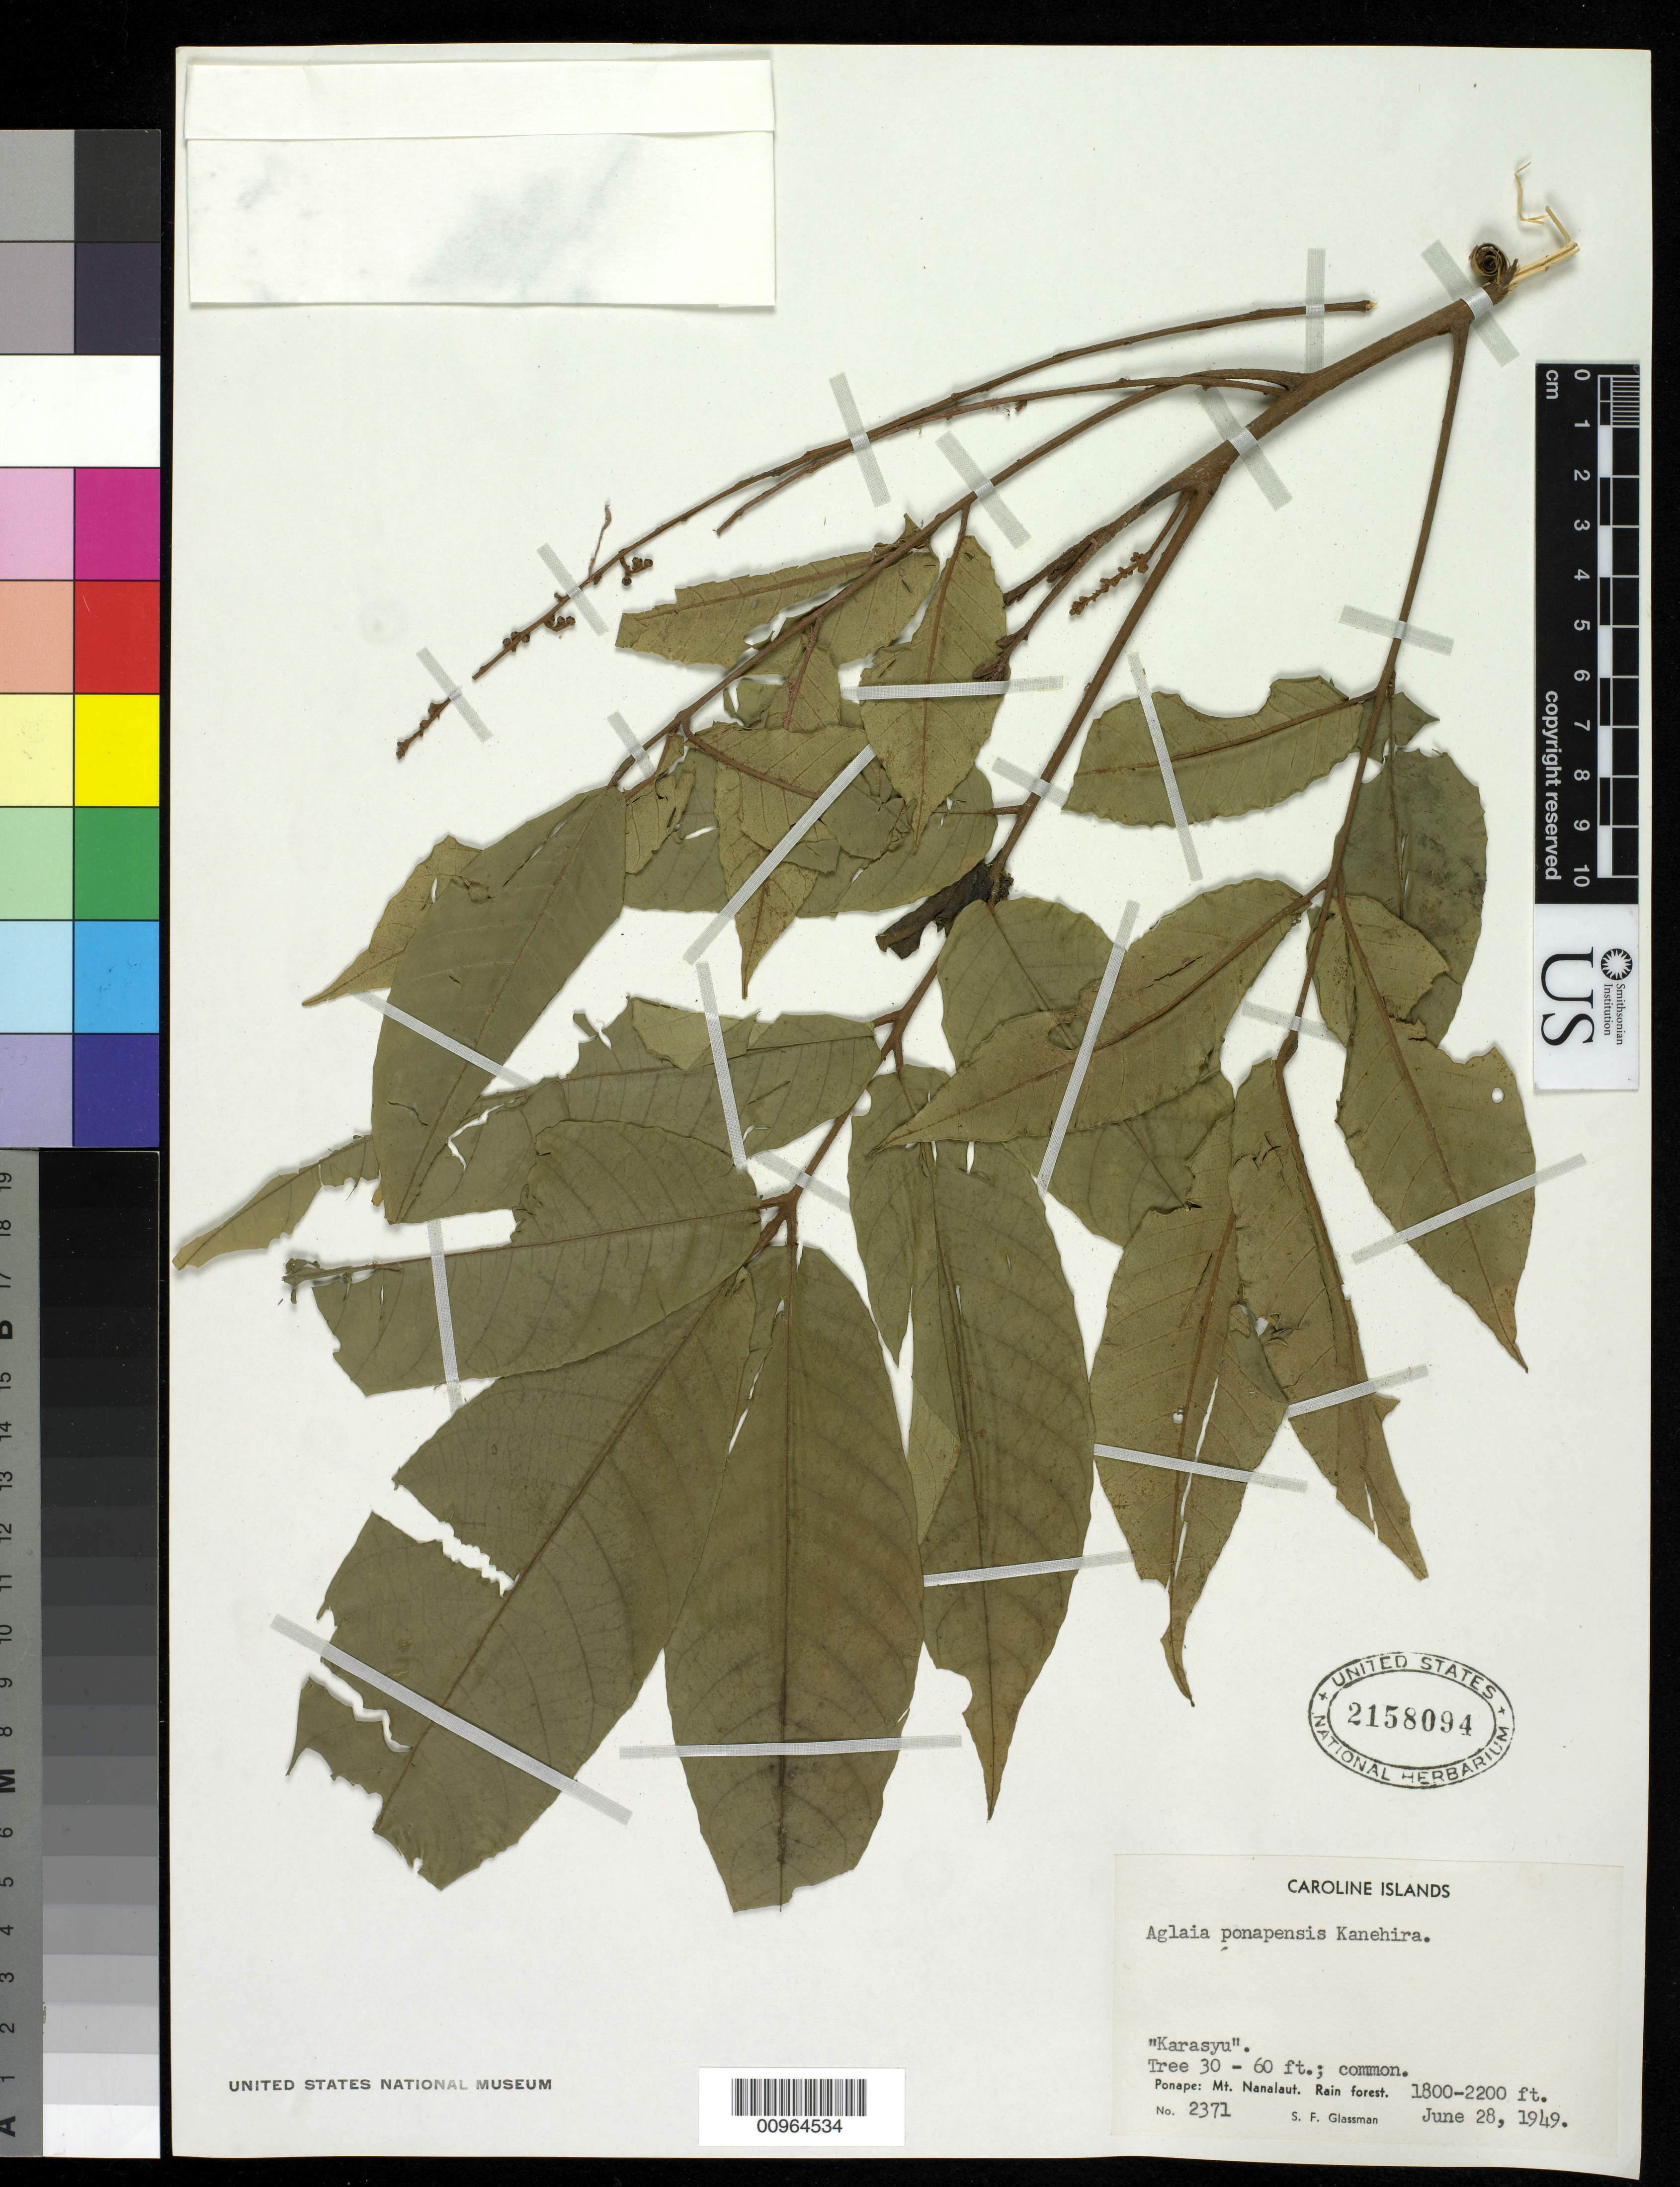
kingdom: Plantae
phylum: Tracheophyta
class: Magnoliopsida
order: Sapindales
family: Meliaceae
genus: Aglaia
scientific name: Aglaia mariannensis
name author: Merr.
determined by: Pannell, C. M.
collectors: S. F. Glassman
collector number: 2371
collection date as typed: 28 Jun 1949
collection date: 1949-06-28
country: Micronesia, Federated States of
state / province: Pohnpei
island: Pohnpei [Ponape]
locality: Mt. Nanlaut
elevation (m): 549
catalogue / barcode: US 2158094